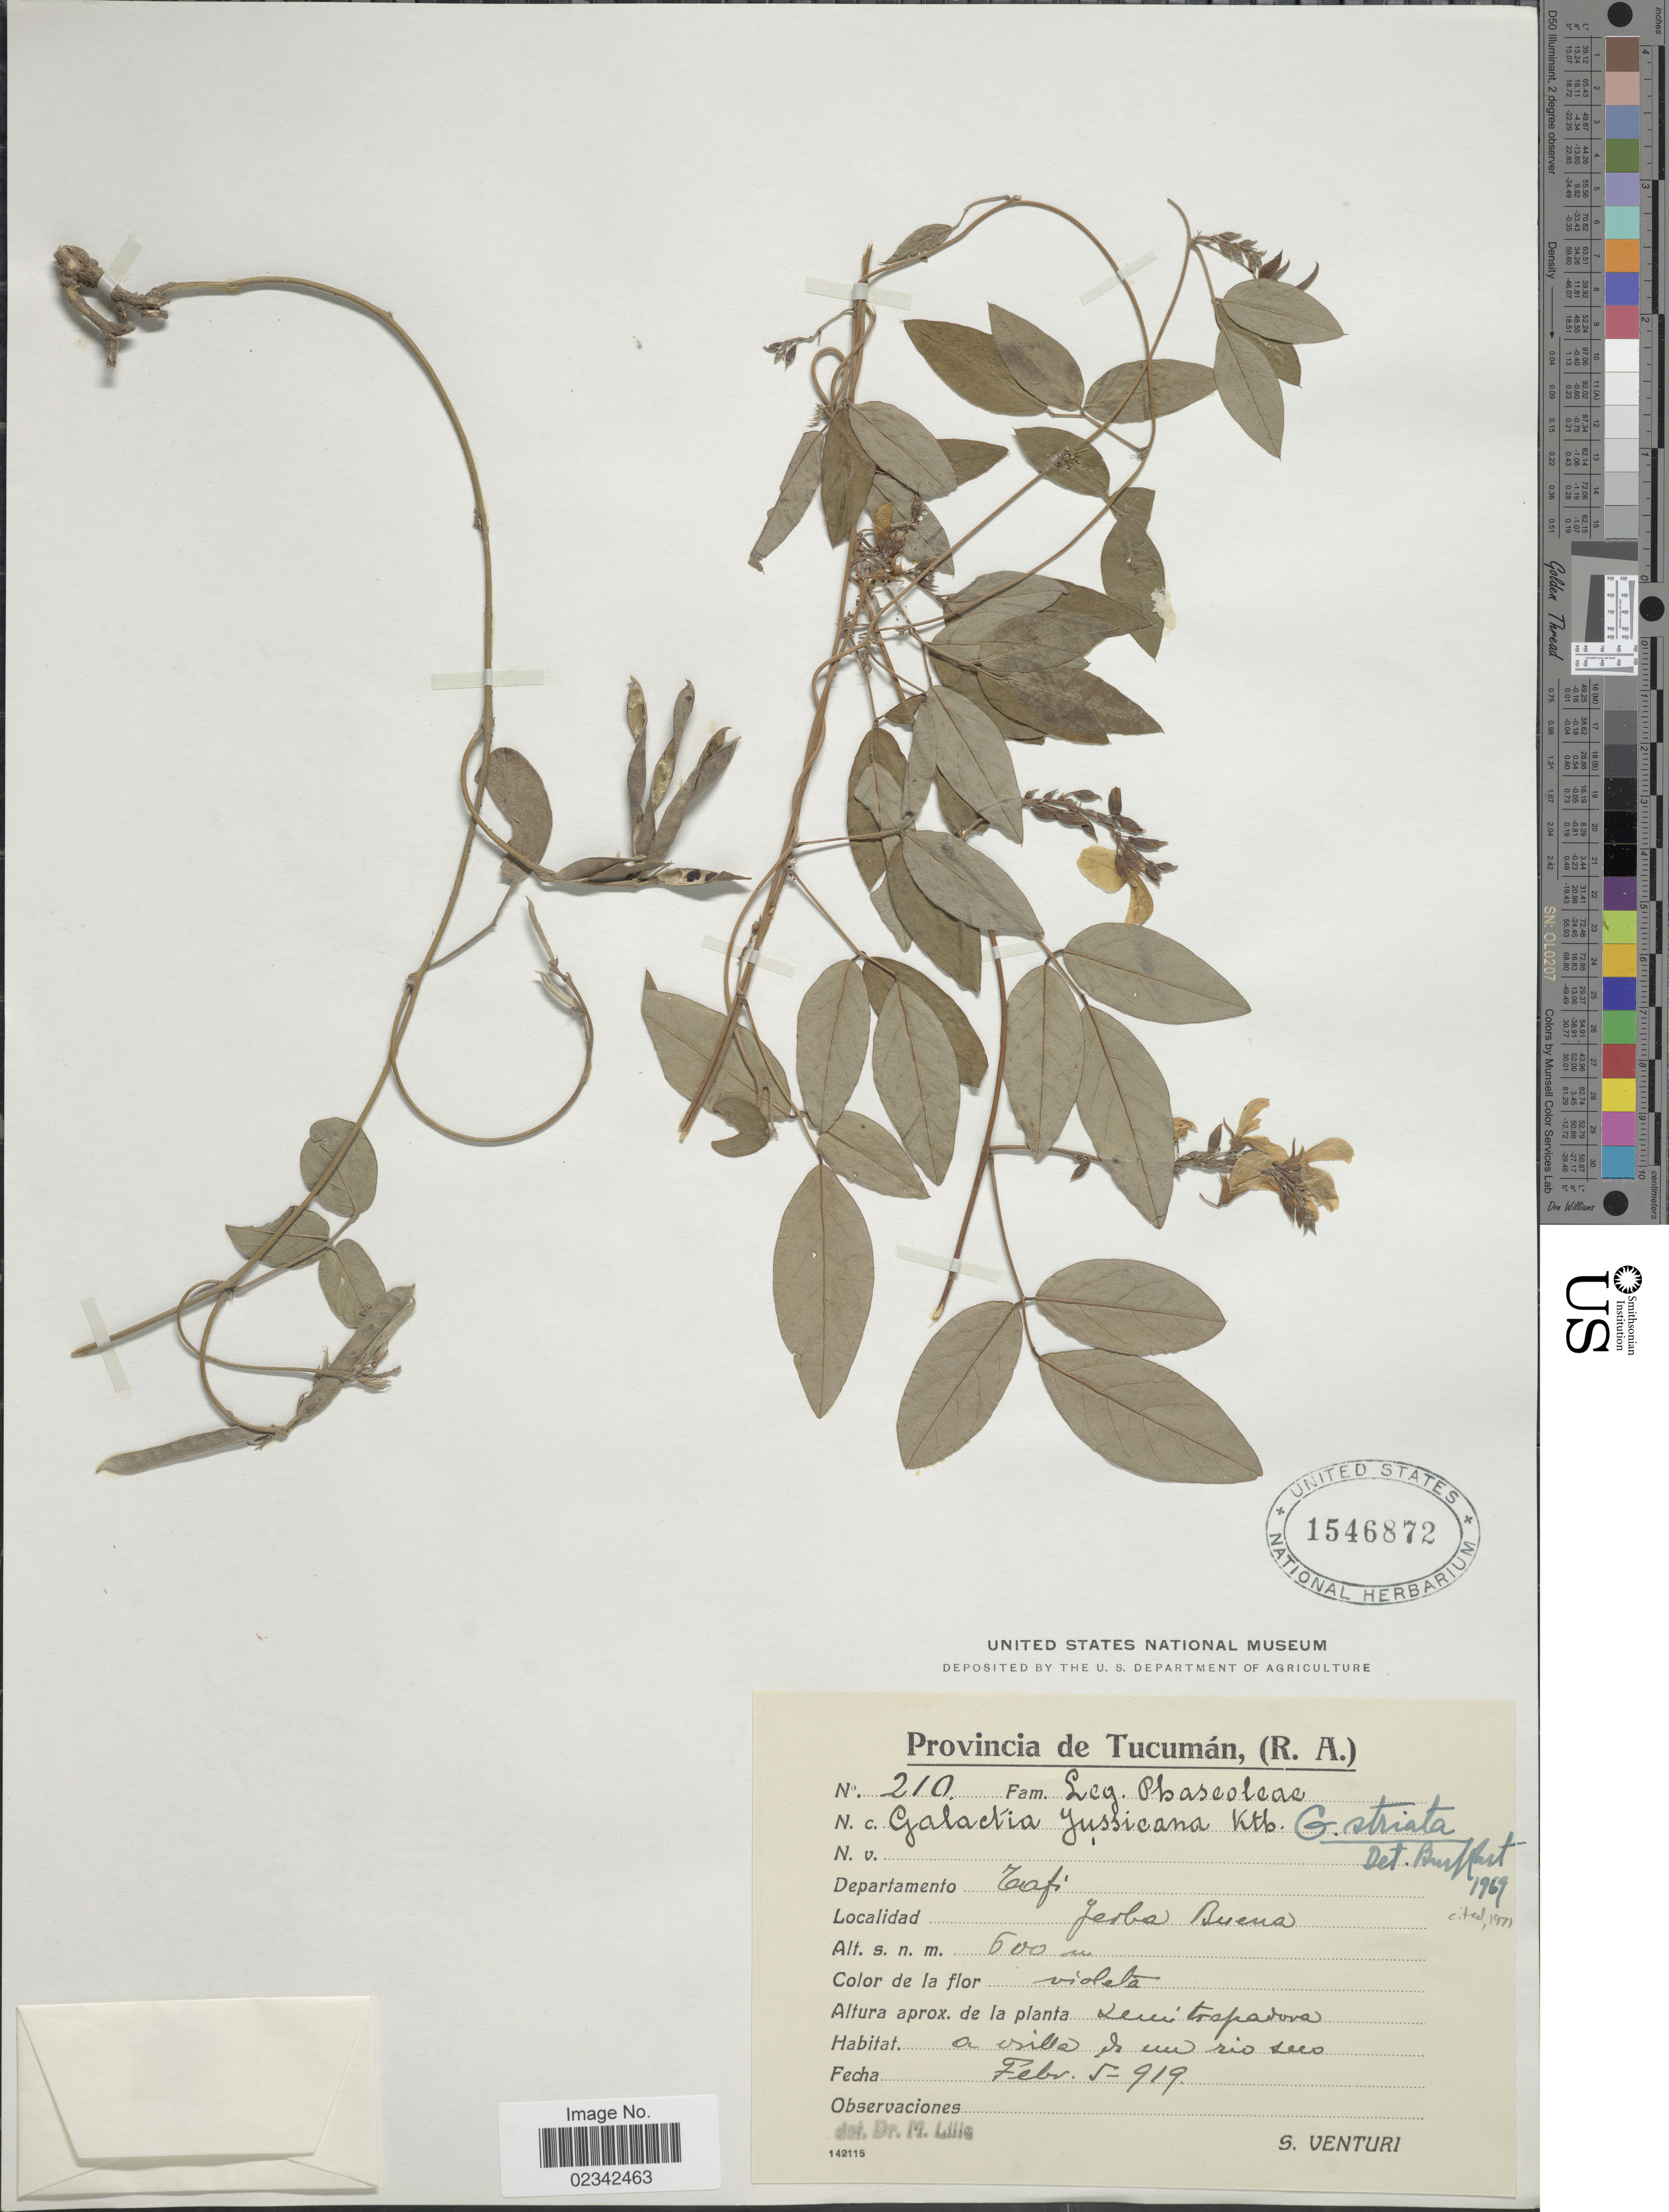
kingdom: Plantae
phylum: Tracheophyta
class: Magnoliopsida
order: Fabales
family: Fabaceae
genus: Galactia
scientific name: Galactia striata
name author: (Jacq.) Urb.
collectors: S. Venturi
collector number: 210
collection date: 1919-02-05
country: Argentina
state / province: Tucuman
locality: Departamento Tafi, Yerba Buena.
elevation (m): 500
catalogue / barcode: US 1546872